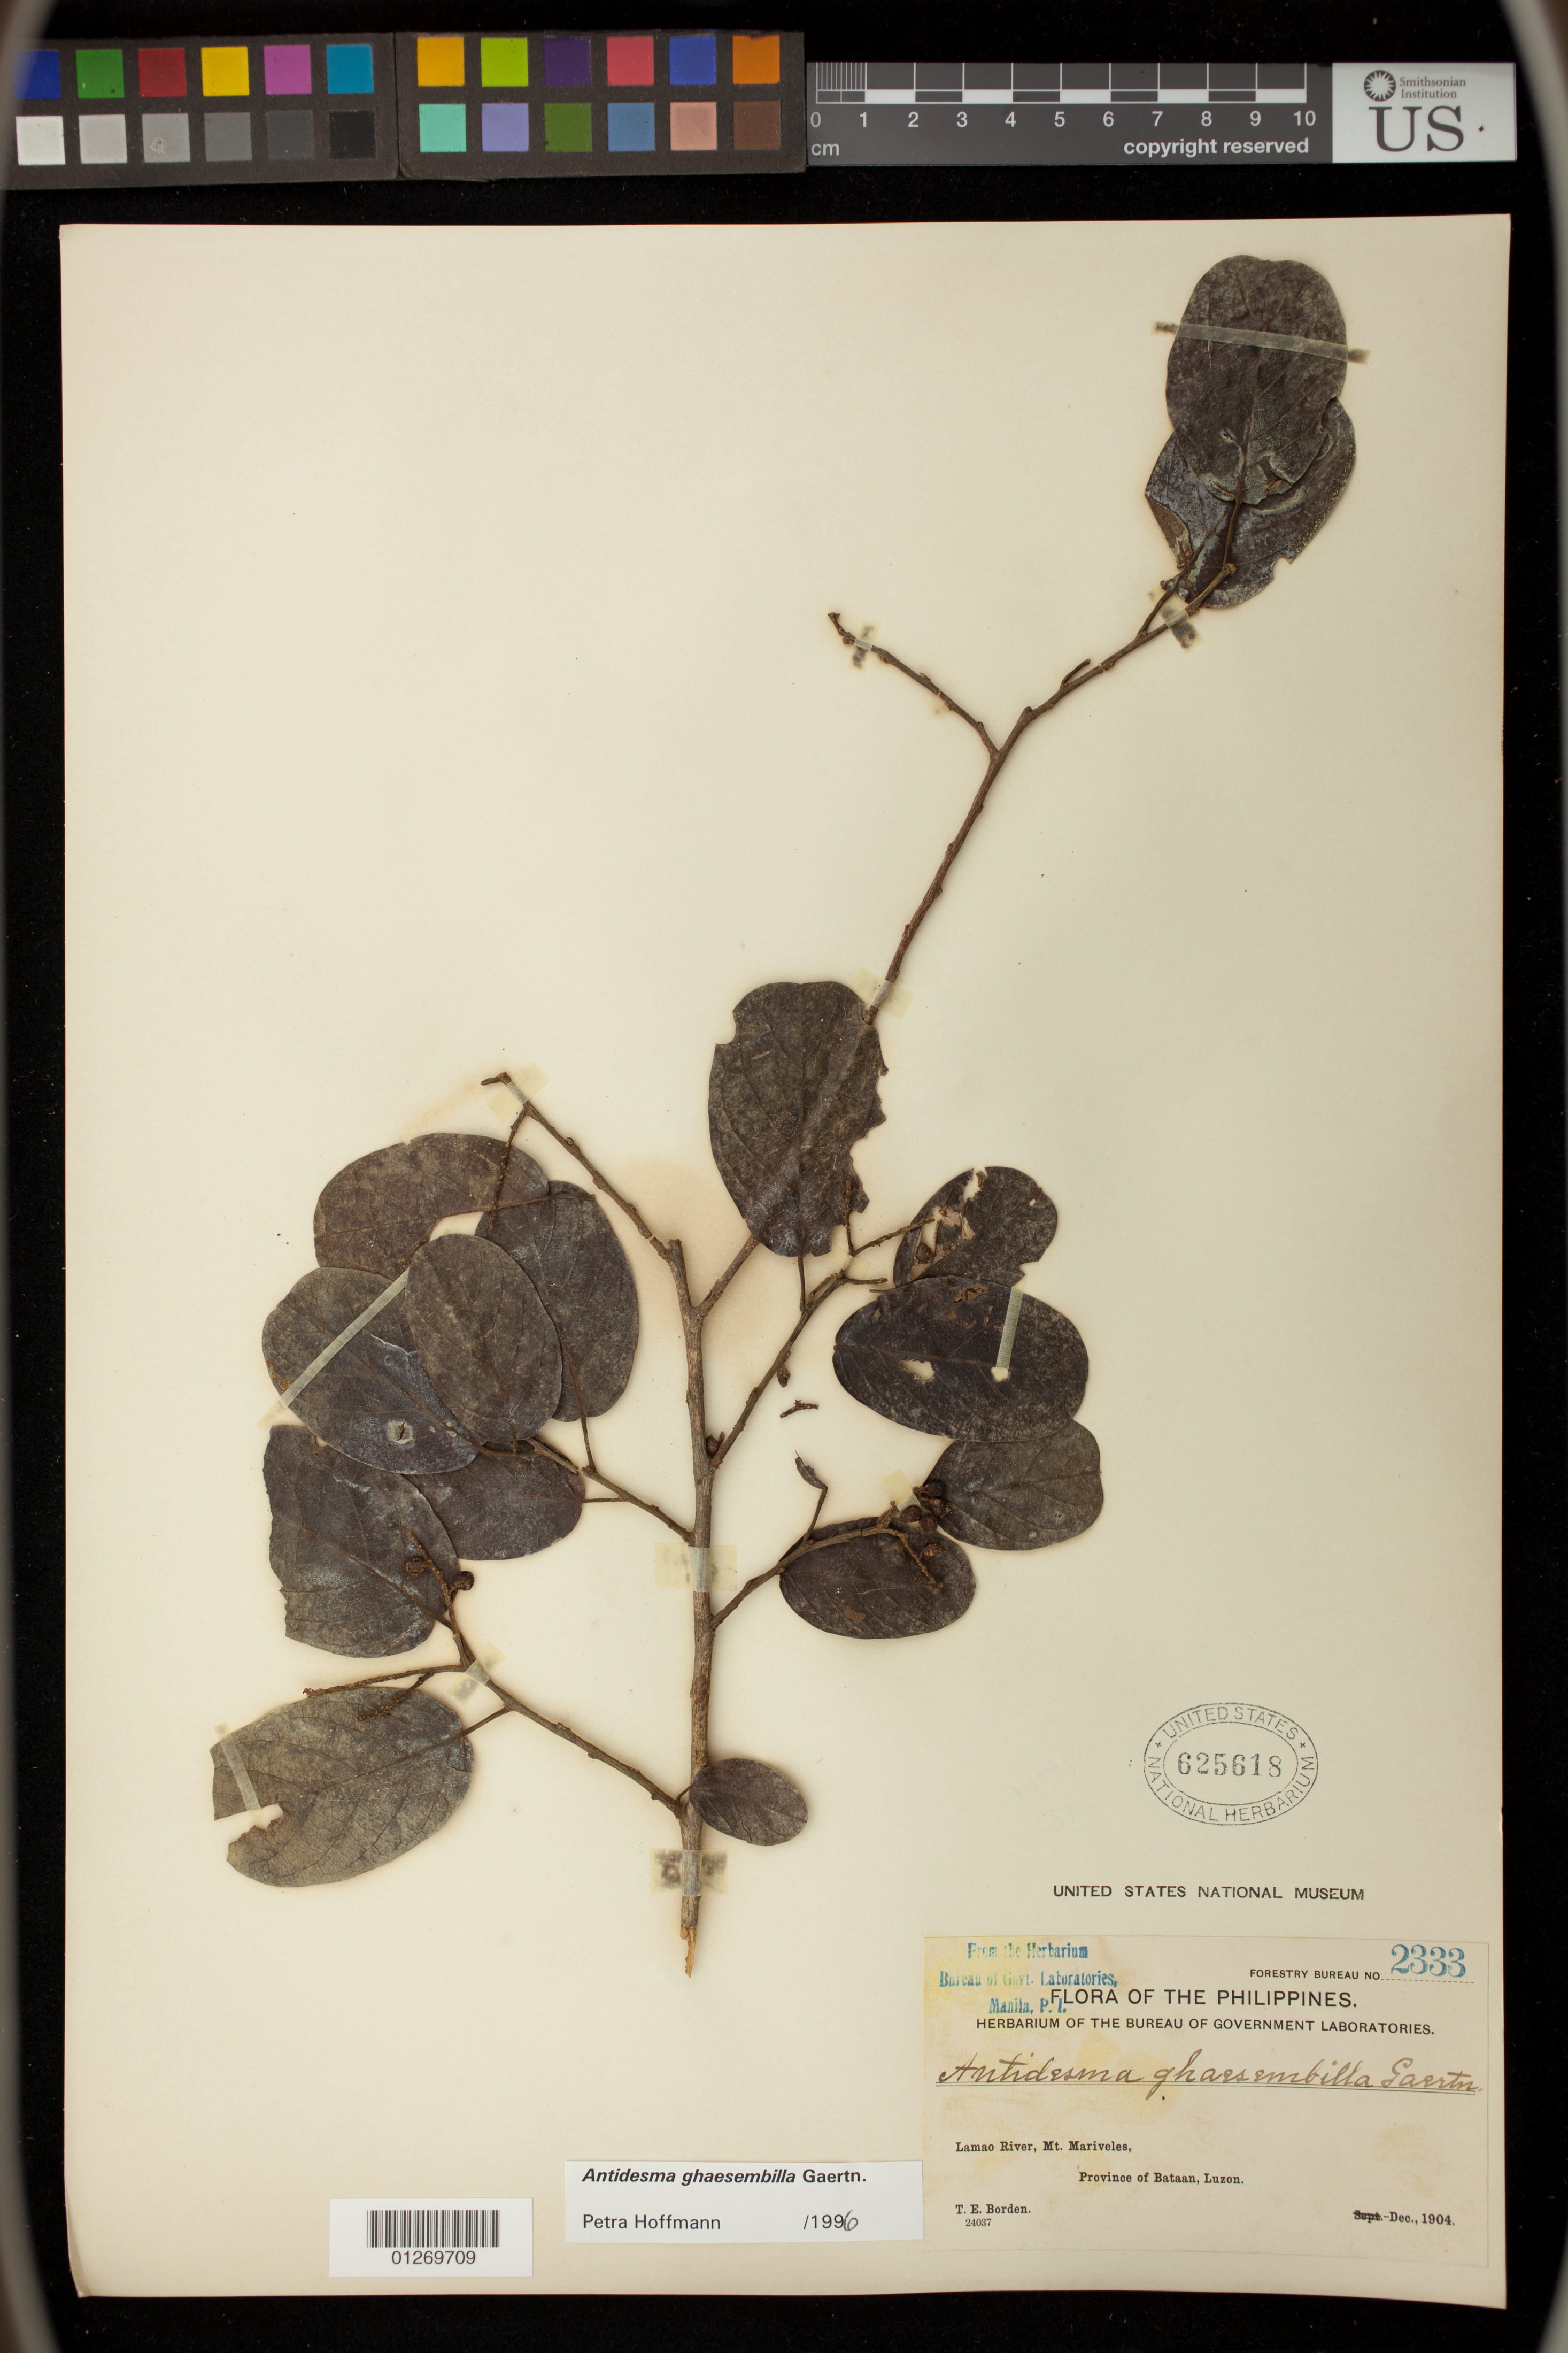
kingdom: Plantae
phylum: Tracheophyta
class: Magnoliopsida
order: Malpighiales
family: Phyllanthaceae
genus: Antidesma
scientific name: Antidesma ghaesembilla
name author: Gaertn.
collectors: T. E. Borden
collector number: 2333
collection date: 1904-12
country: Philippines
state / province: Central Luzon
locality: Lamao River, Mt. Mariveles, Province of Bataan, Luzon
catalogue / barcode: US 625618